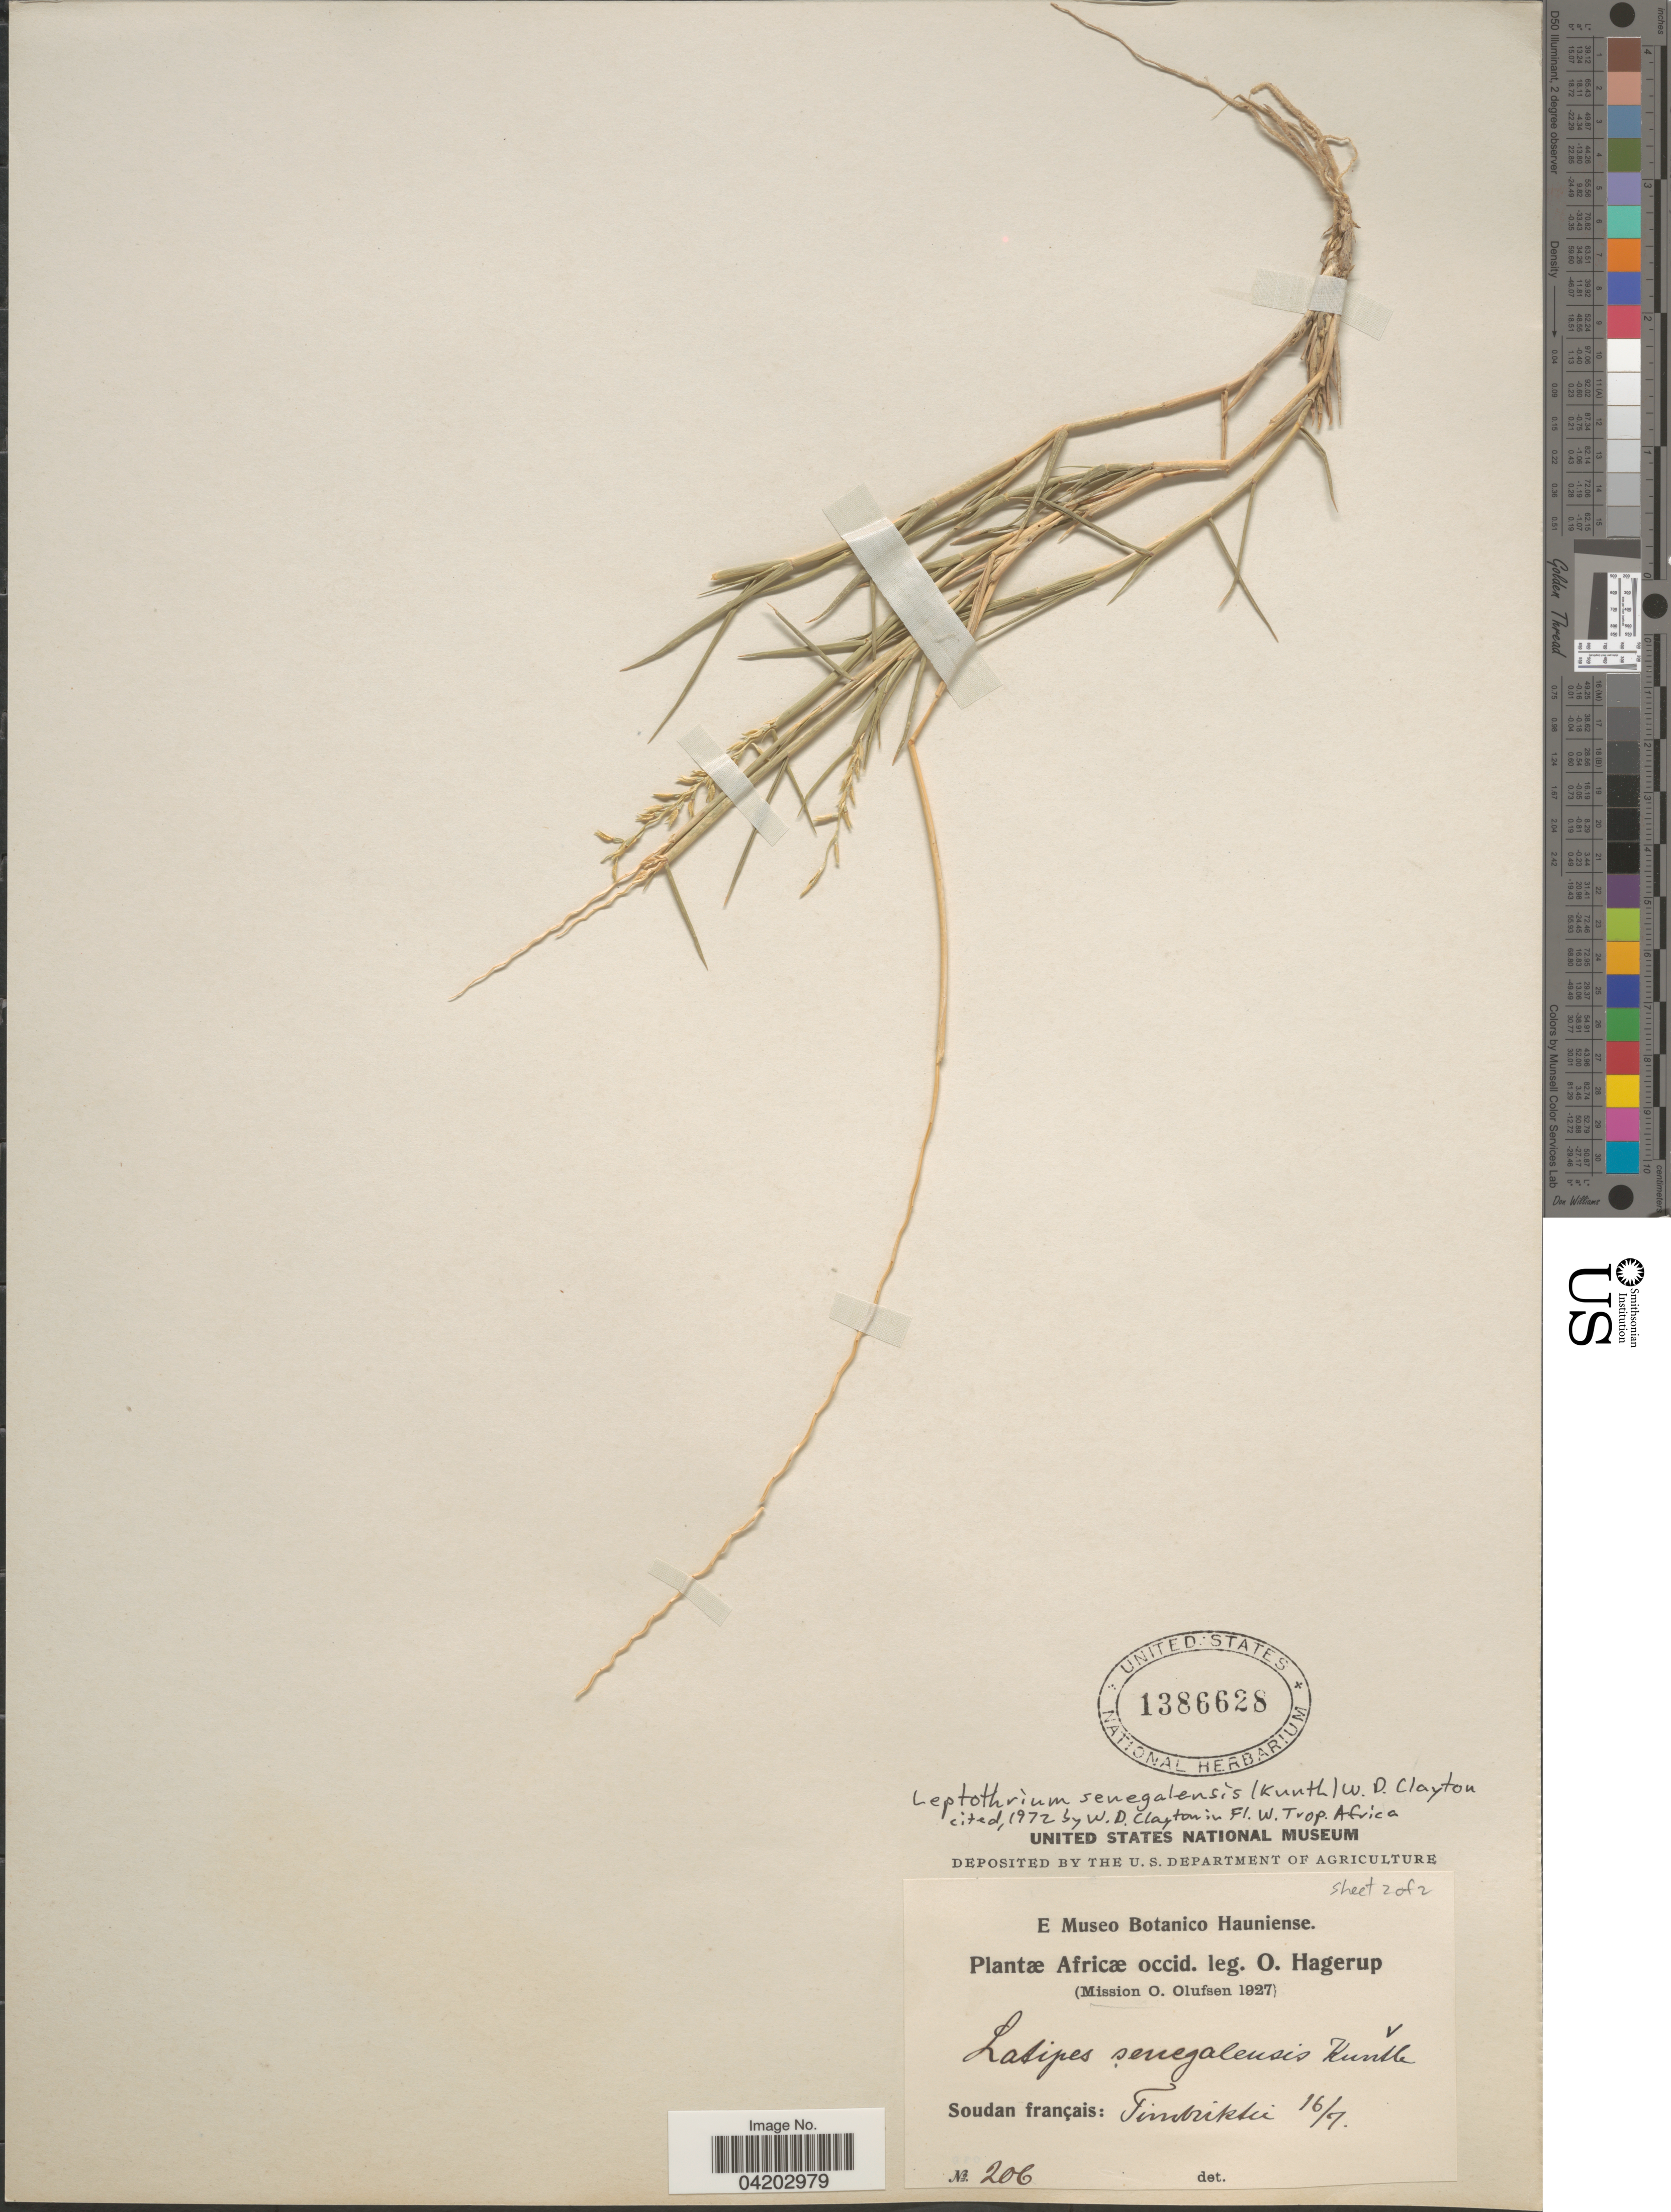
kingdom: Plantae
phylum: Tracheophyta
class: Liliopsida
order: Poales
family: Poaceae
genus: Leptothrium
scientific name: Leptothrium senegalense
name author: (Kunth) Clayton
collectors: O. Hagerup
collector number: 206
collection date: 1927-07-16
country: Mali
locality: Africæ occid. (Mission O. Olufsen 1927). Soudan français: Timbuktu.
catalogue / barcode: US 1386628